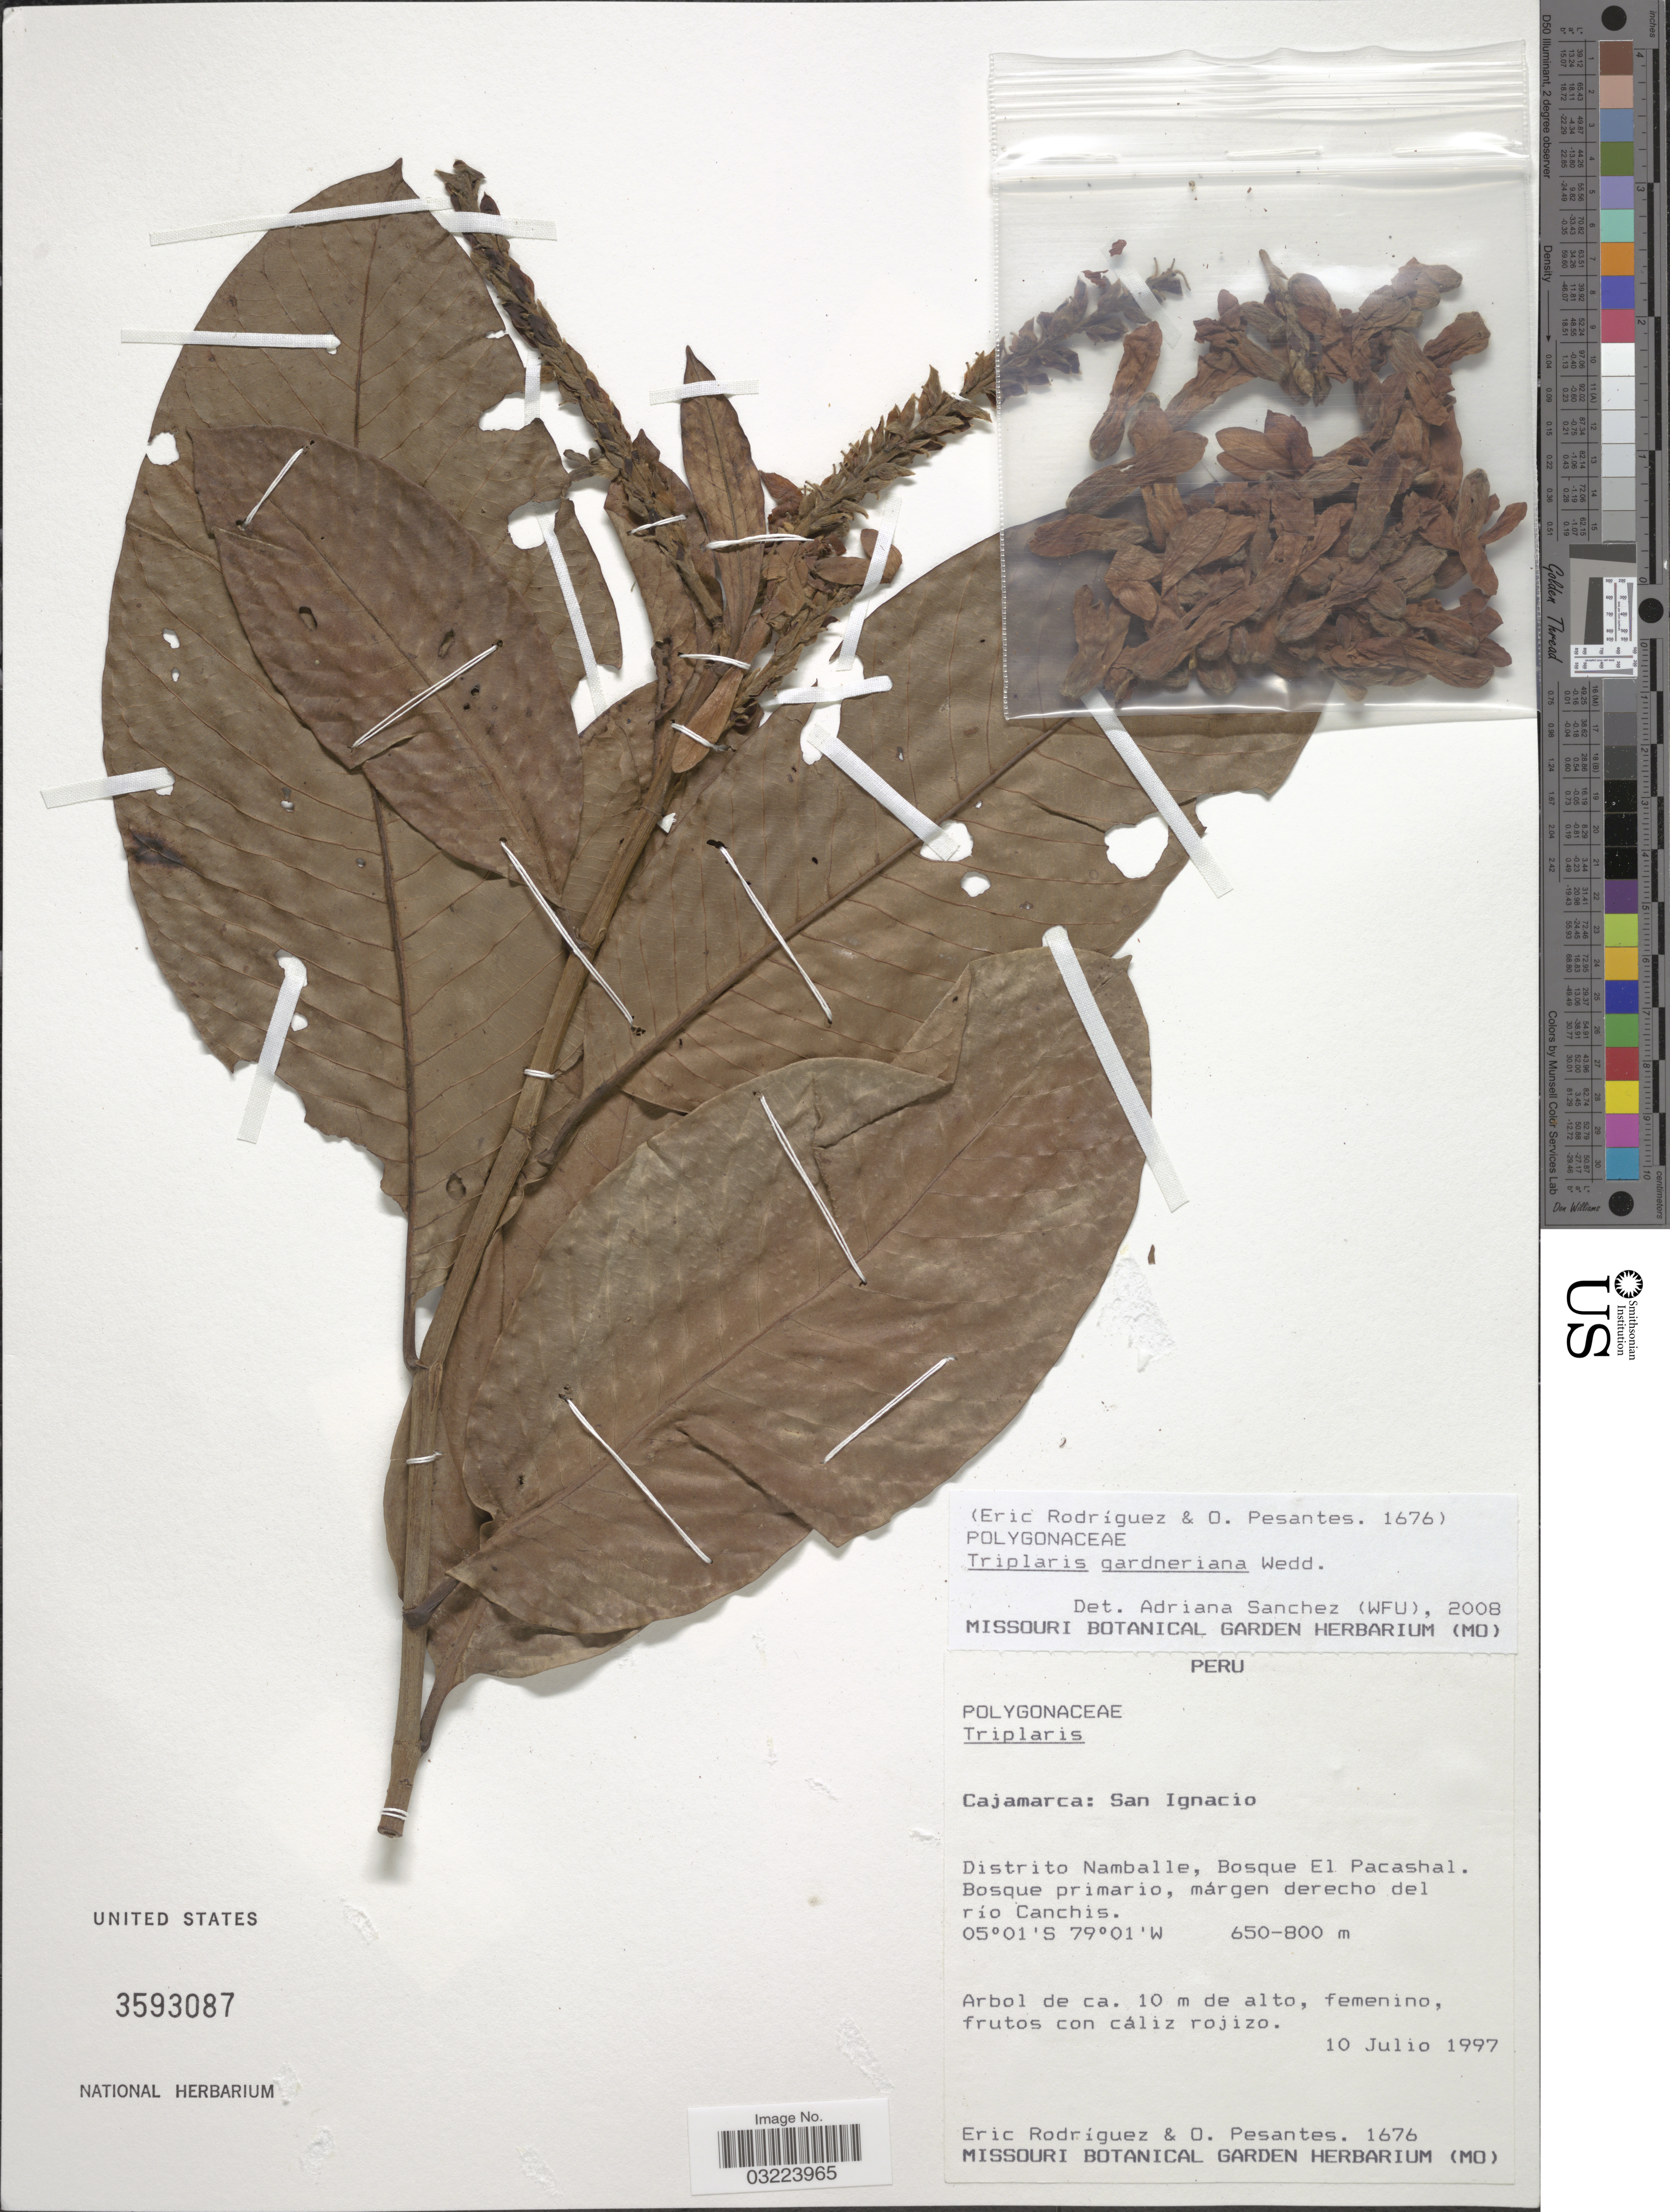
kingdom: Plantae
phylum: Tracheophyta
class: Magnoliopsida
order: Caryophyllales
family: Polygonaceae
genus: Triplaris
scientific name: Triplaris gardneriana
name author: Wedd.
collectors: E. Rodriguez & O. Pesantes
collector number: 1676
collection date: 1997-07-10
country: Peru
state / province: Cajamarca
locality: San Ignacio. Distrito Namballe, Bosque El Pacashal. Bosque primario, márgen derecho del río Canchis.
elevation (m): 650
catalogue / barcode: US 3593087